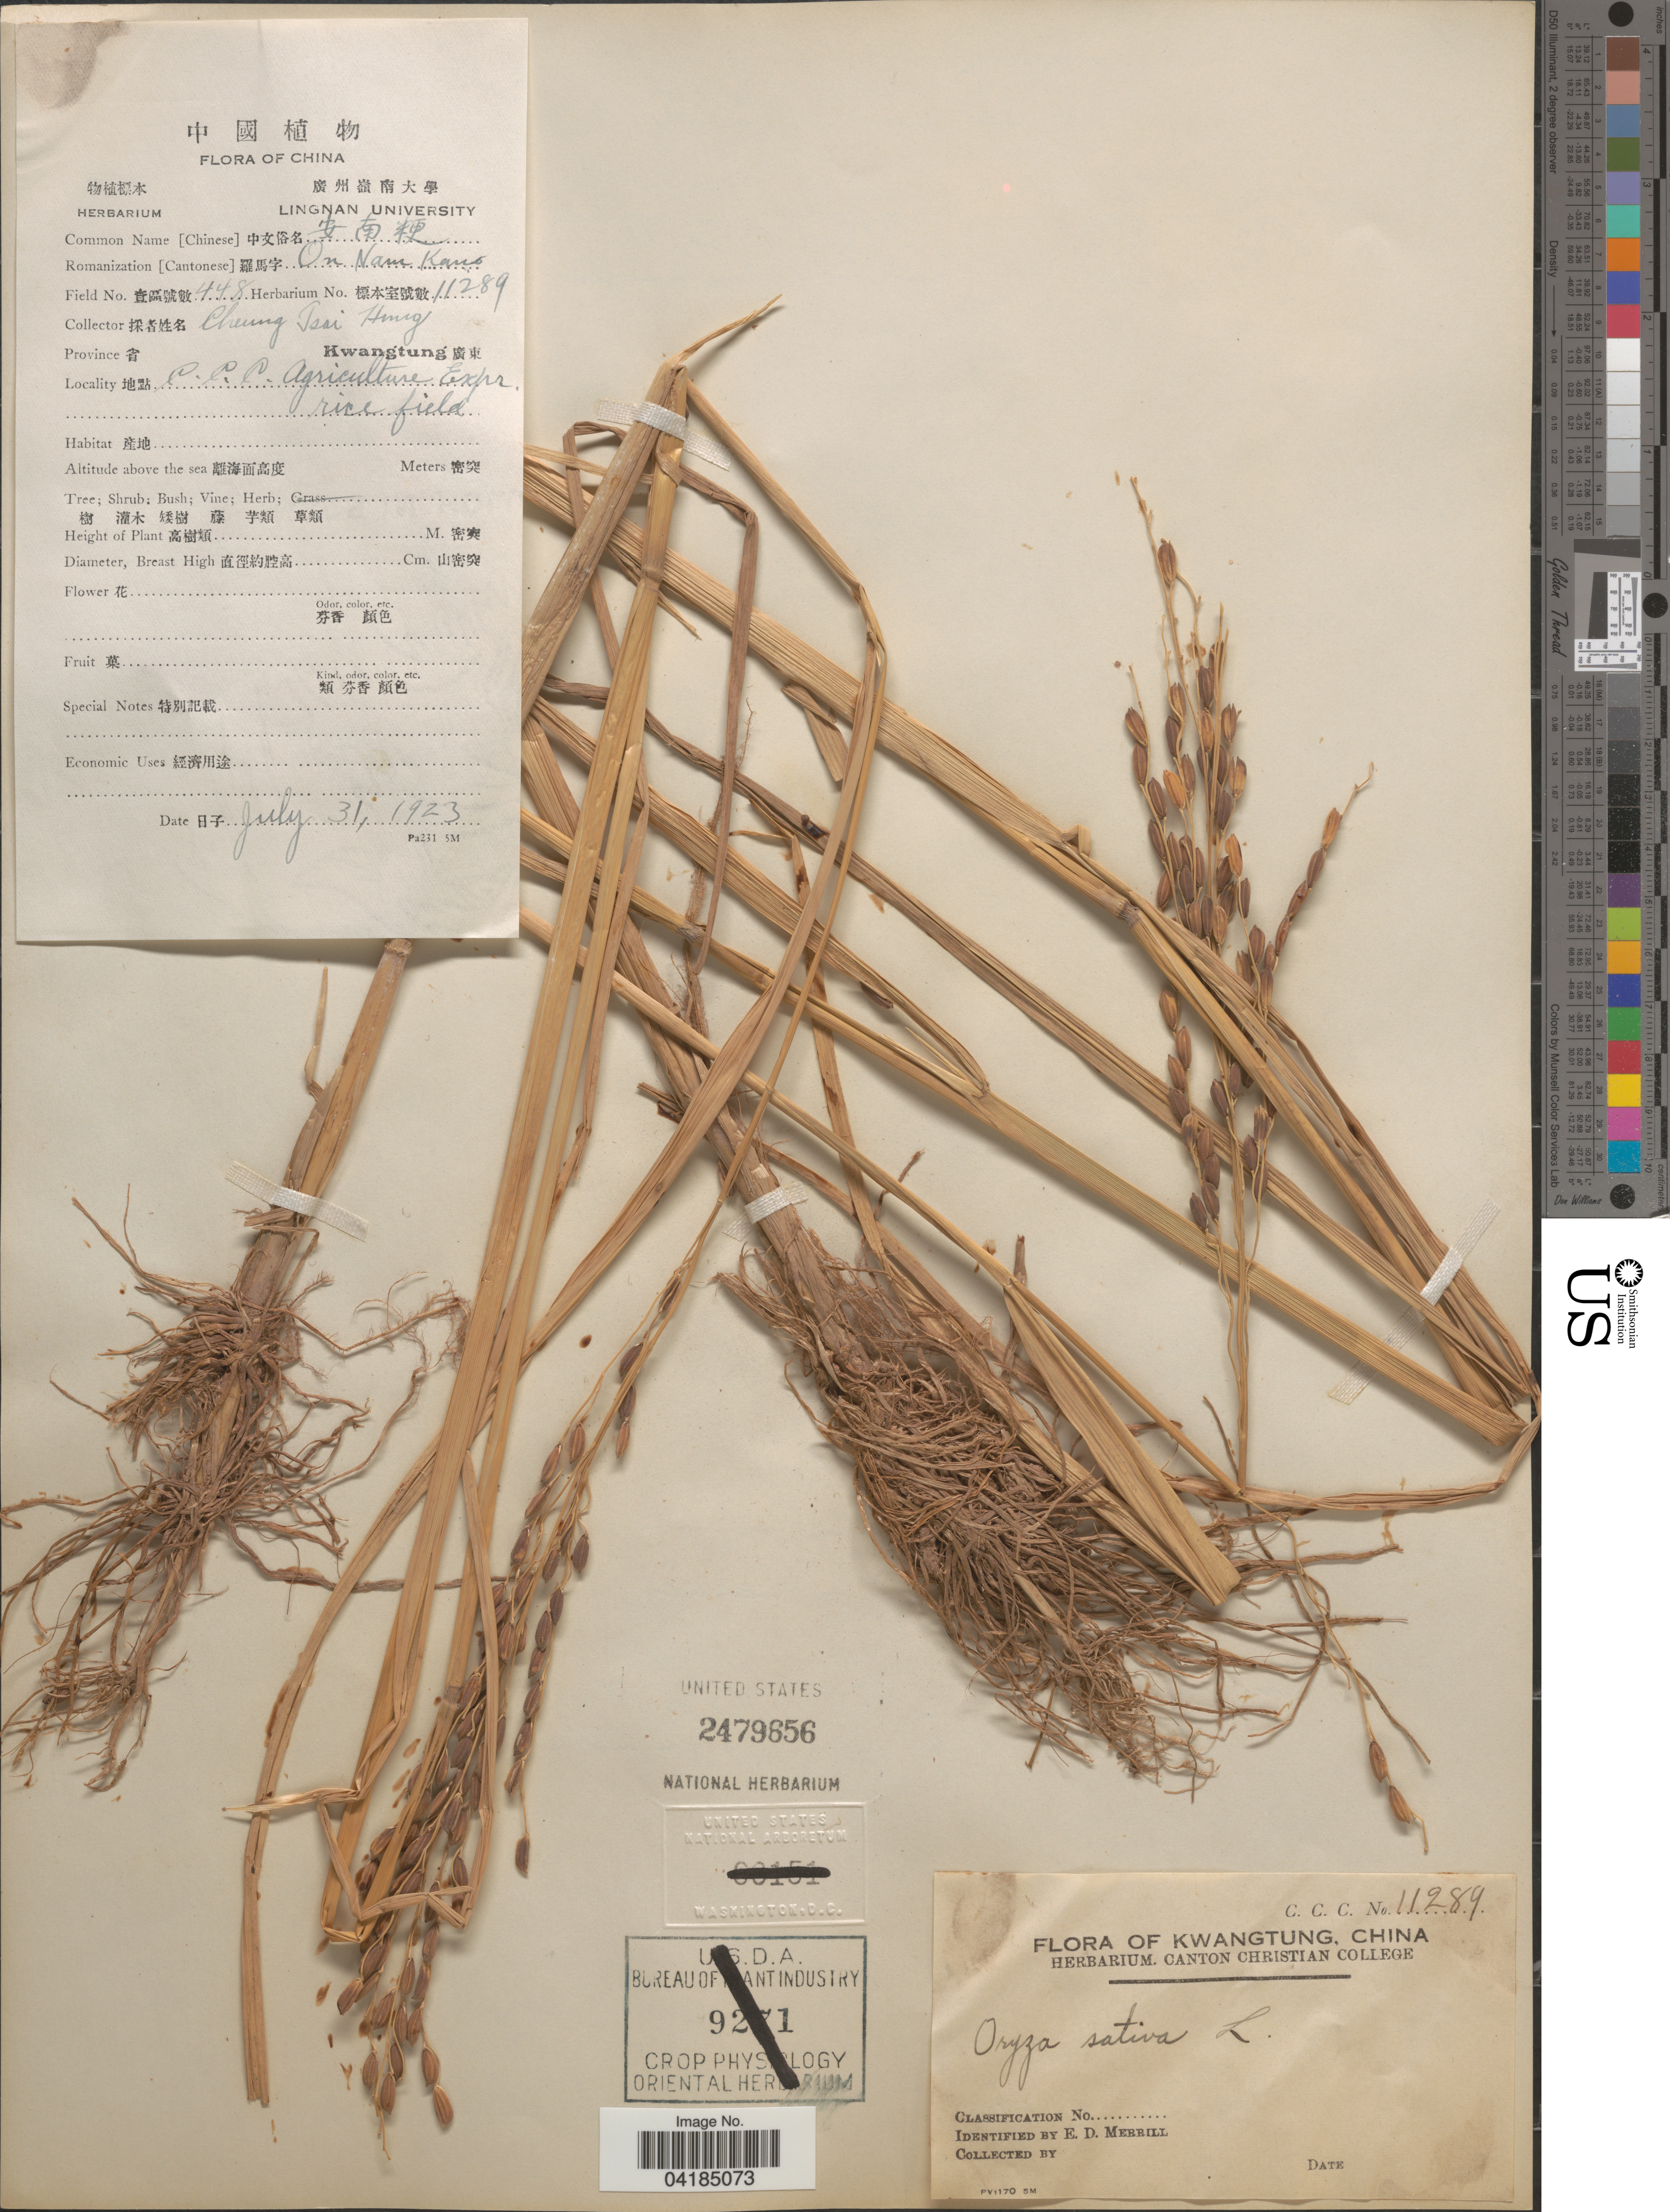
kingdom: Plantae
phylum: Tracheophyta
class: Liliopsida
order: Poales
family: Poaceae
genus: Oryza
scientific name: Oryza sativa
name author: L.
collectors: C. Hung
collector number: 448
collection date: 1923-07-31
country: China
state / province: Guangdong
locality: Kwangtung. C.C.C. Agriculture Expr. rice field.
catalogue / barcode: US 2479656